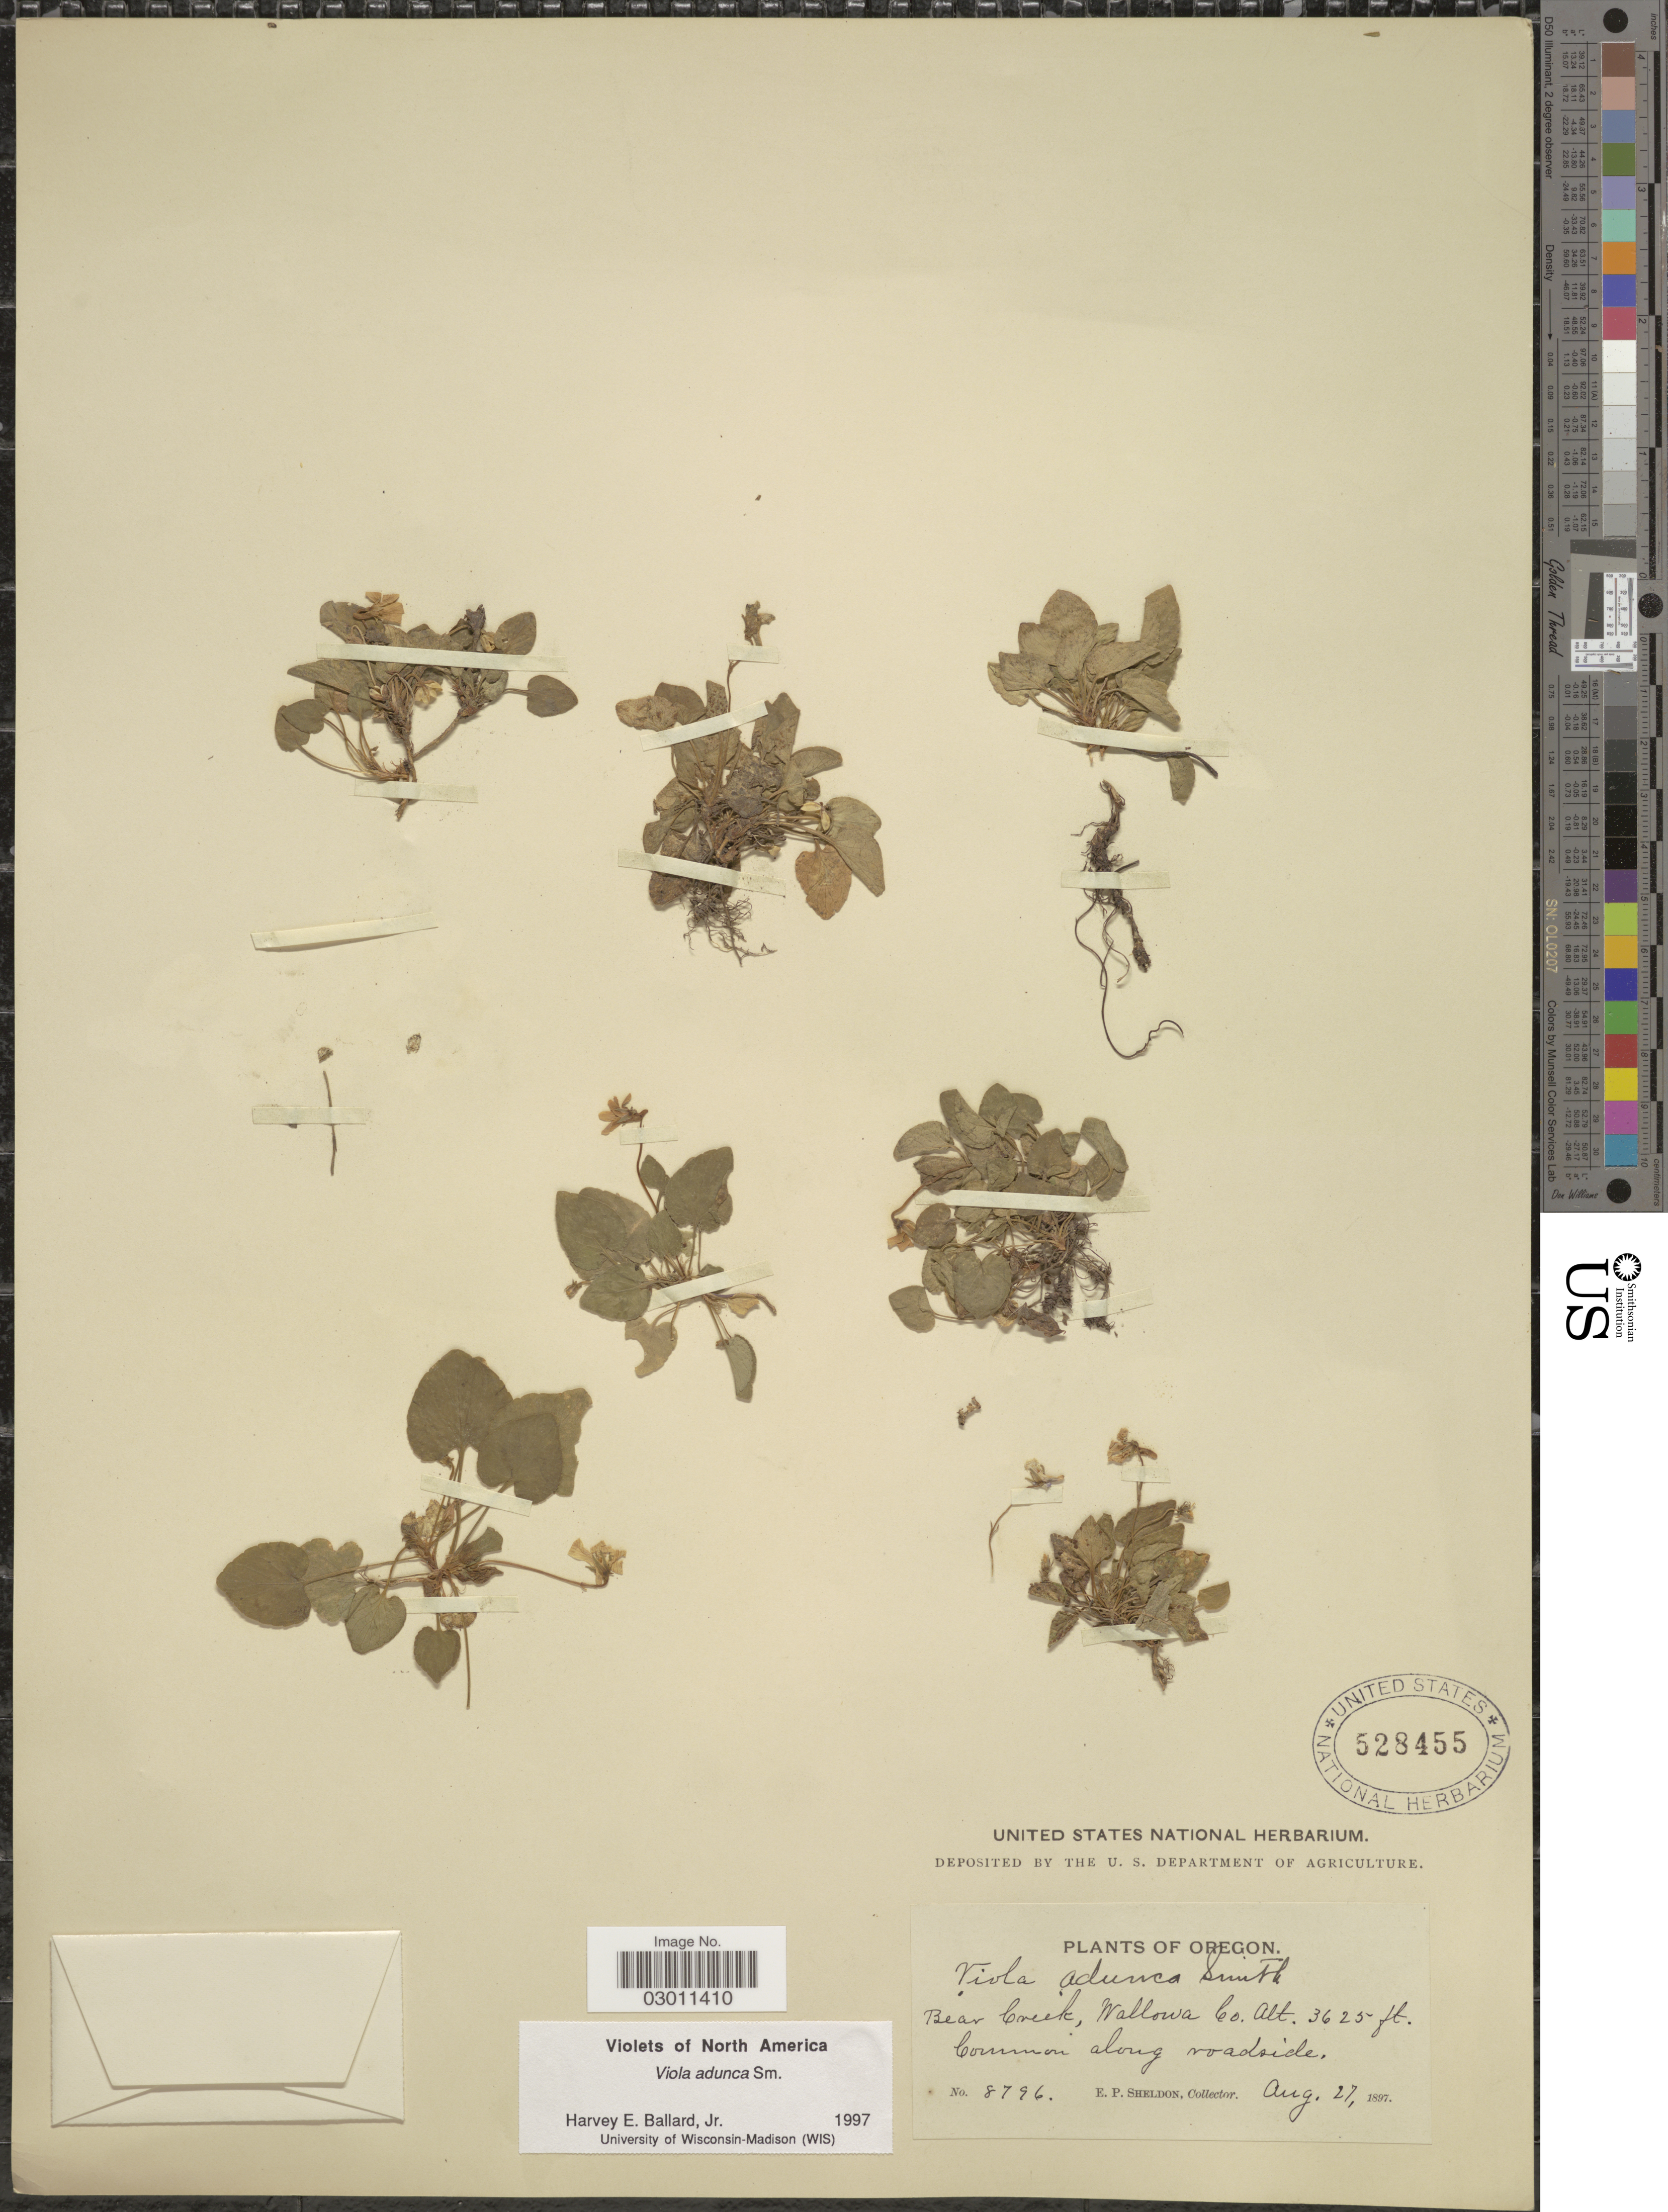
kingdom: Plantae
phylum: Tracheophyta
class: Magnoliopsida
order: Malpighiales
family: Violaceae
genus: Viola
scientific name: Viola adunca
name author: Sm.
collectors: E. P. Sheldon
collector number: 8796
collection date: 1897-08-27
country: United States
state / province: Oregon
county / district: Wallowa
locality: Bear Creek, Wallowa Co., Common along roadside.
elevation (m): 1105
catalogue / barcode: US 528455